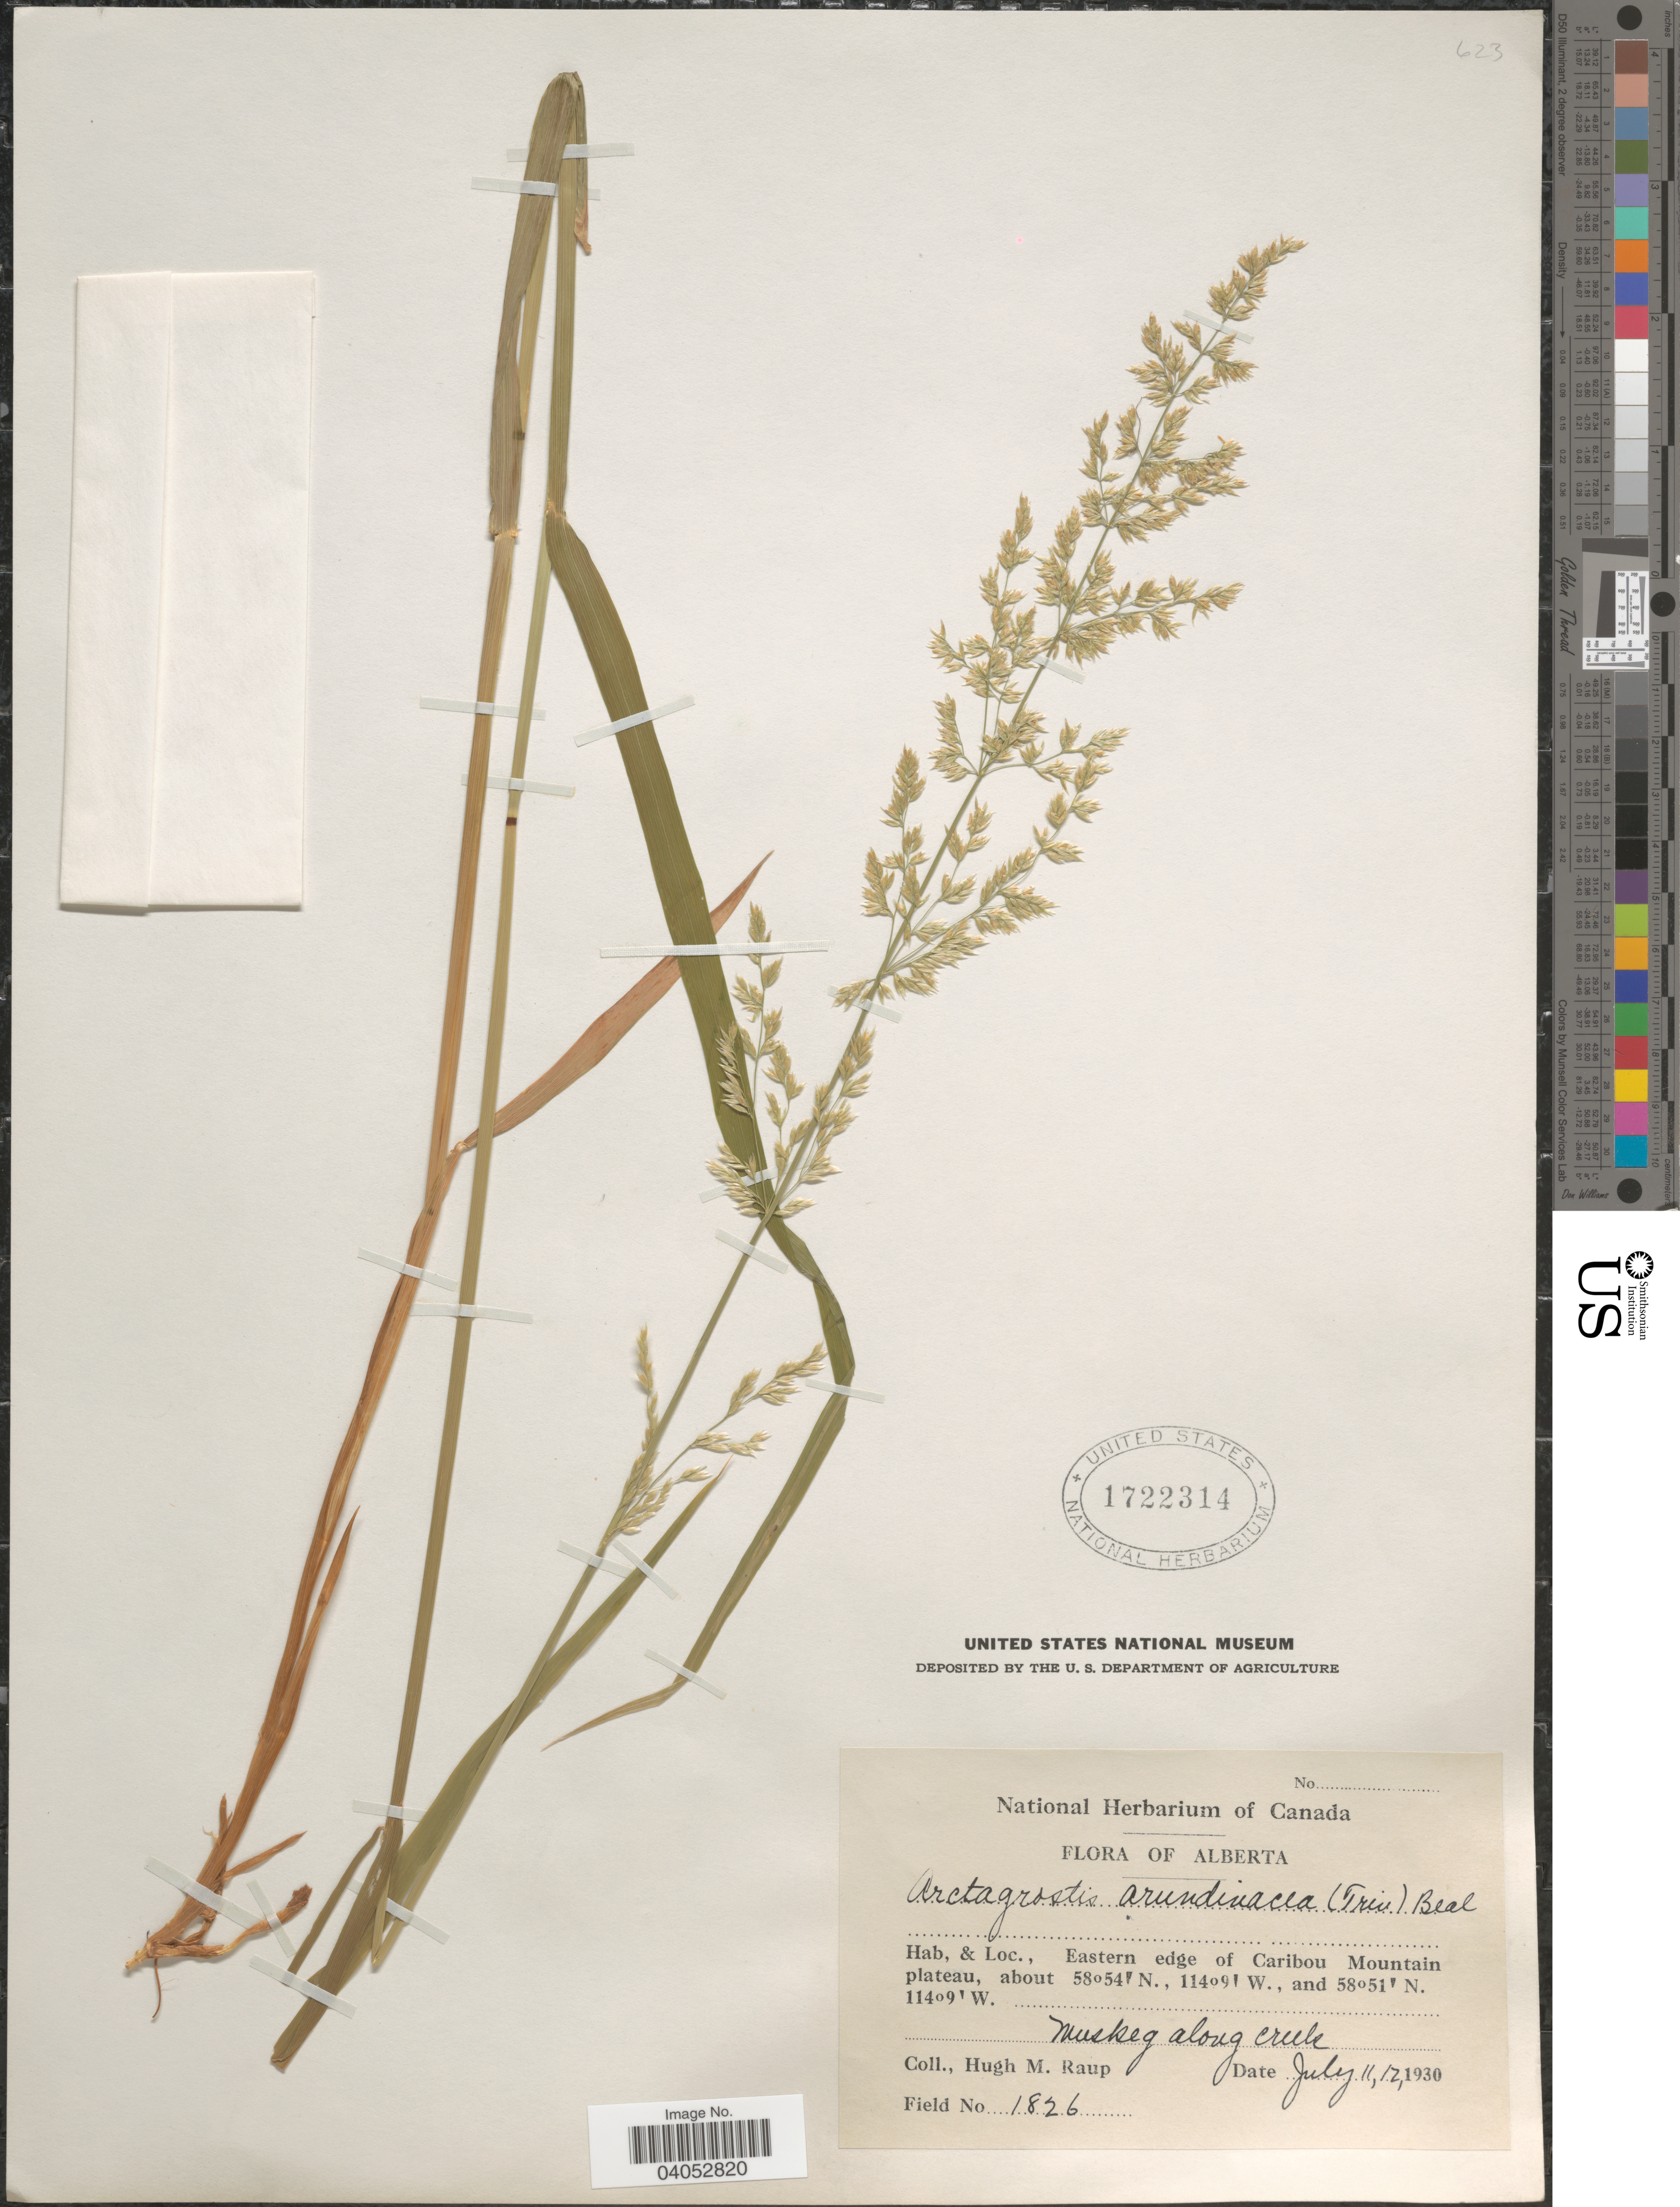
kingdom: Plantae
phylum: Tracheophyta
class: Liliopsida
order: Poales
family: Poaceae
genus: Arctagrostis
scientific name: Arctagrostis latifolia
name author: (R. Br.) Griseb.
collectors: H. Raup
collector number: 1826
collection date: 1930-07-11/1930-07-12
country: Canada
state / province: Alberta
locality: Eastern edge of Caribou Mountain plateau. Muskeg along creek.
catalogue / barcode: US 1722314